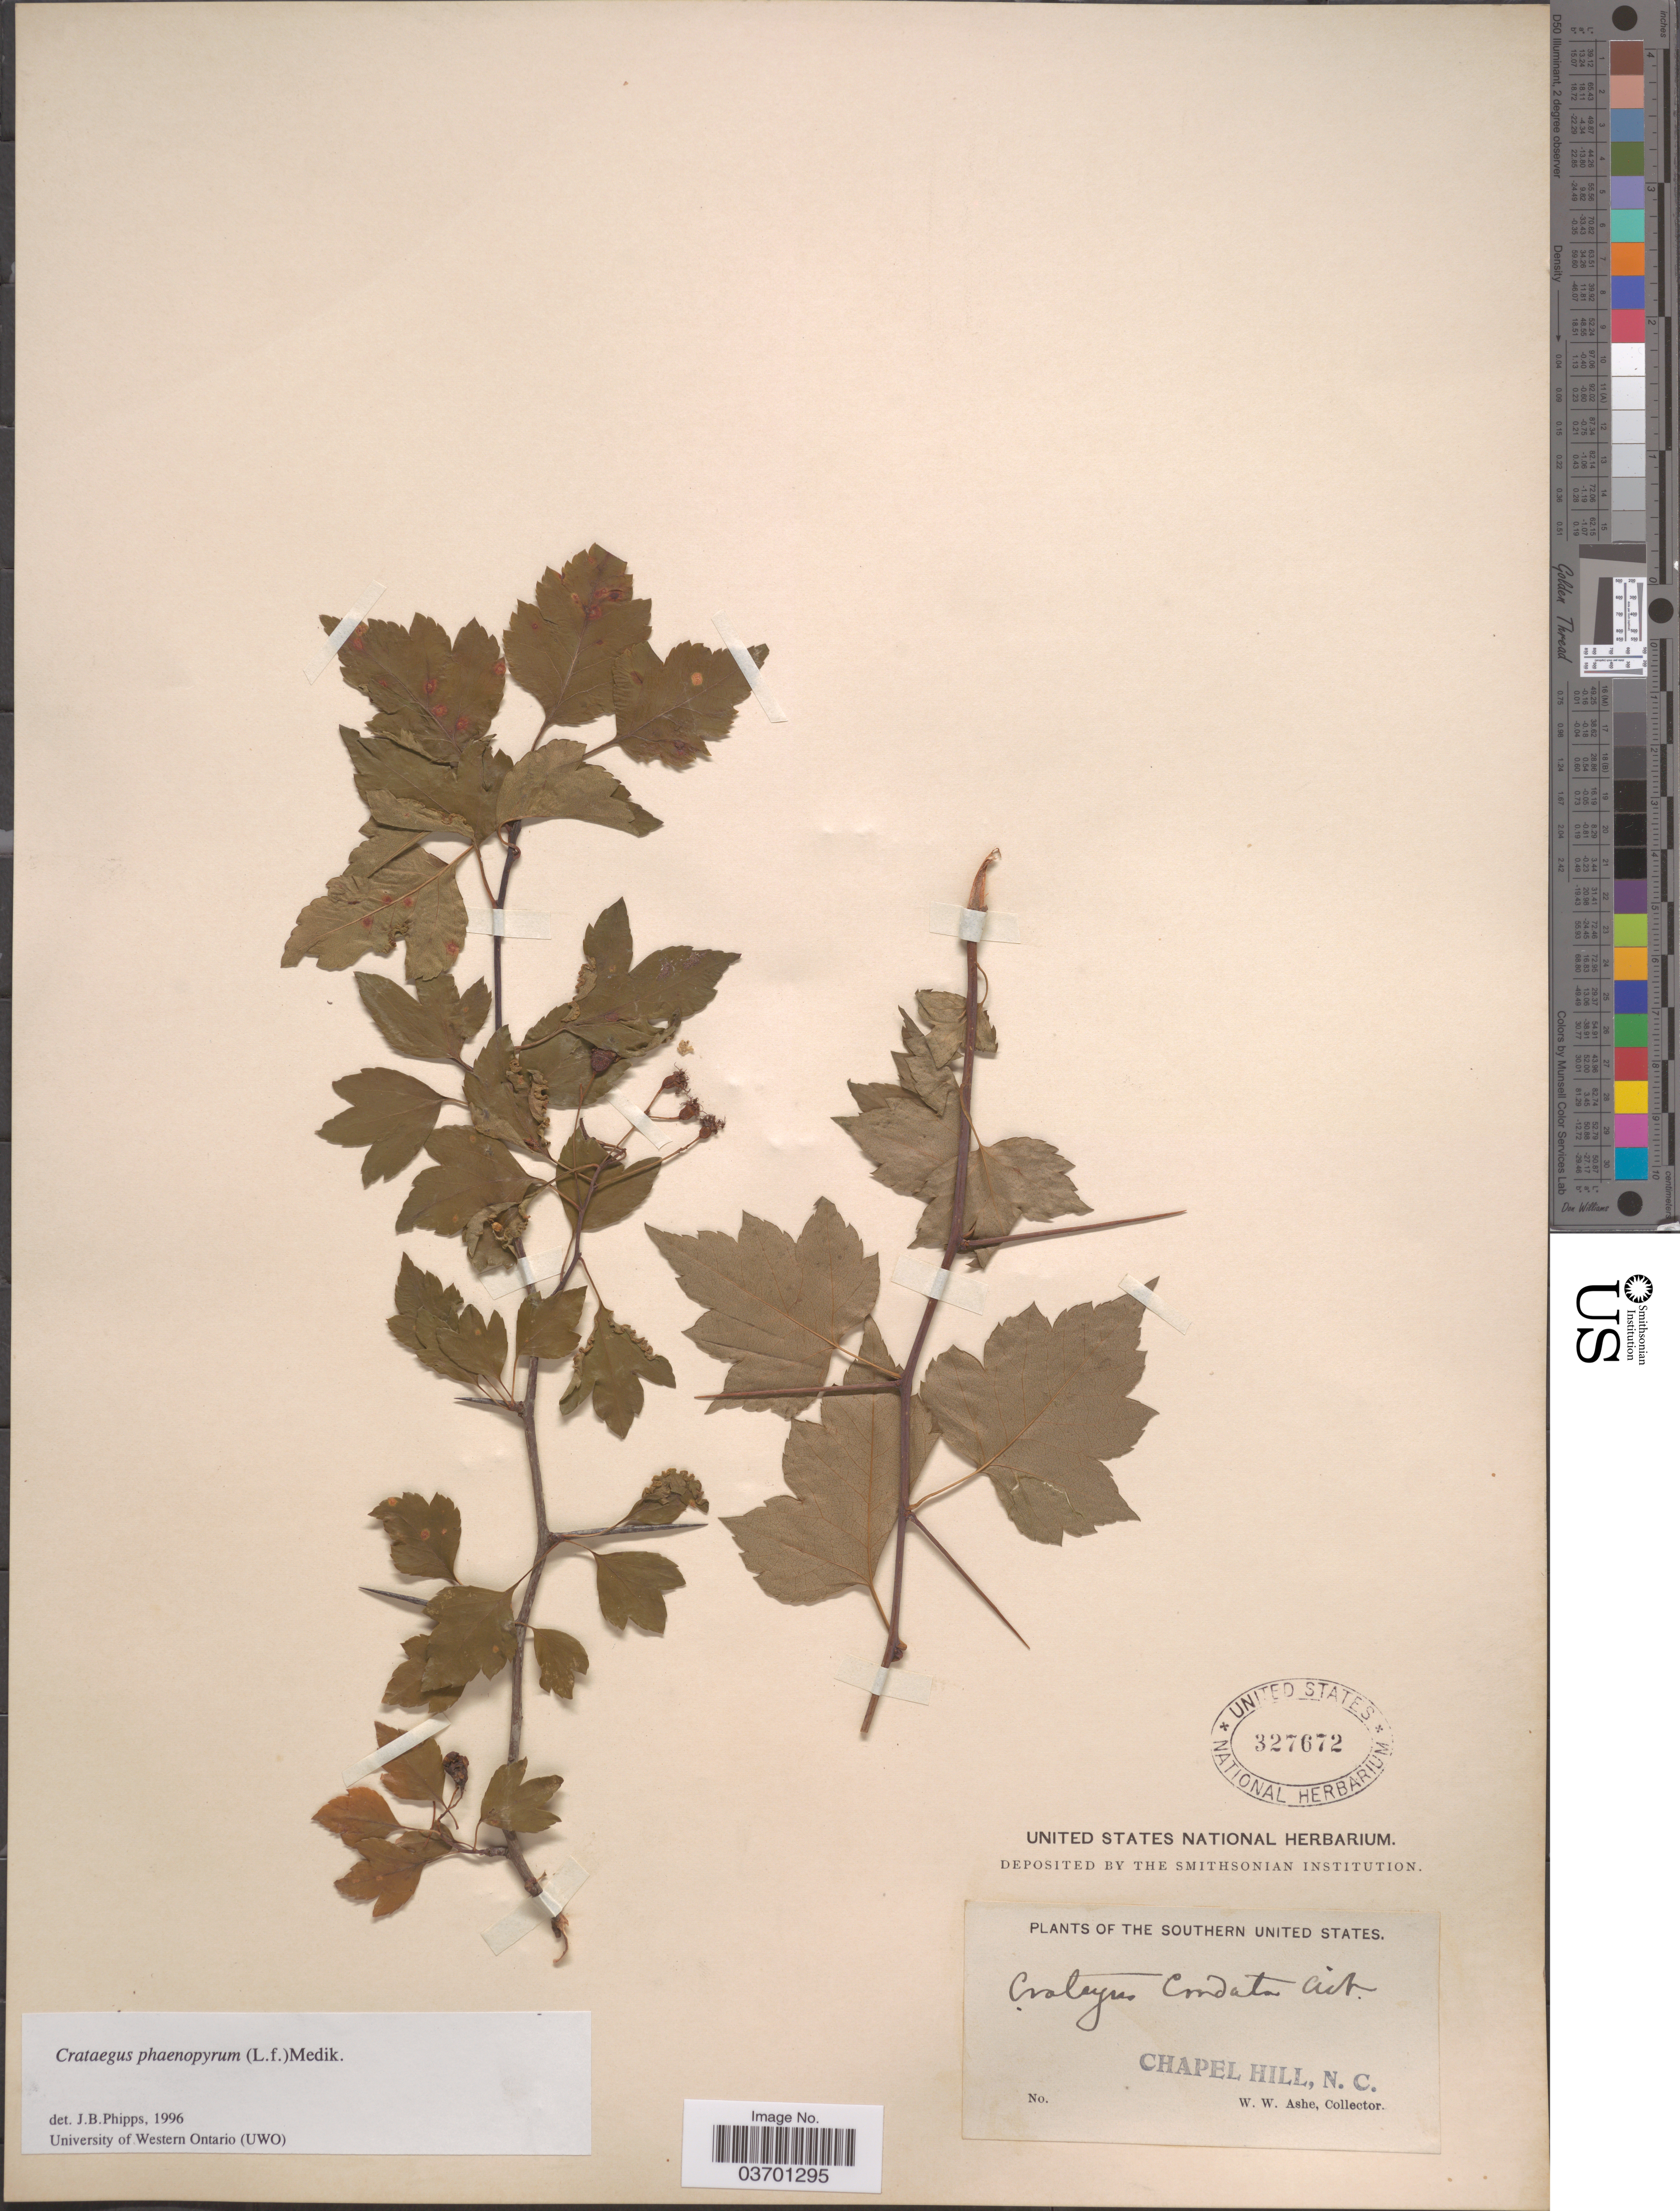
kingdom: Plantae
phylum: Tracheophyta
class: Magnoliopsida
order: Rosales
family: Rosaceae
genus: Crataegus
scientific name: Crataegus phaenopyrum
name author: (L. f.) Medik.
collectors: W. W. Ashe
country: United States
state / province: North Carolina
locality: The Southern United States. Chapel Hill.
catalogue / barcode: US 327672